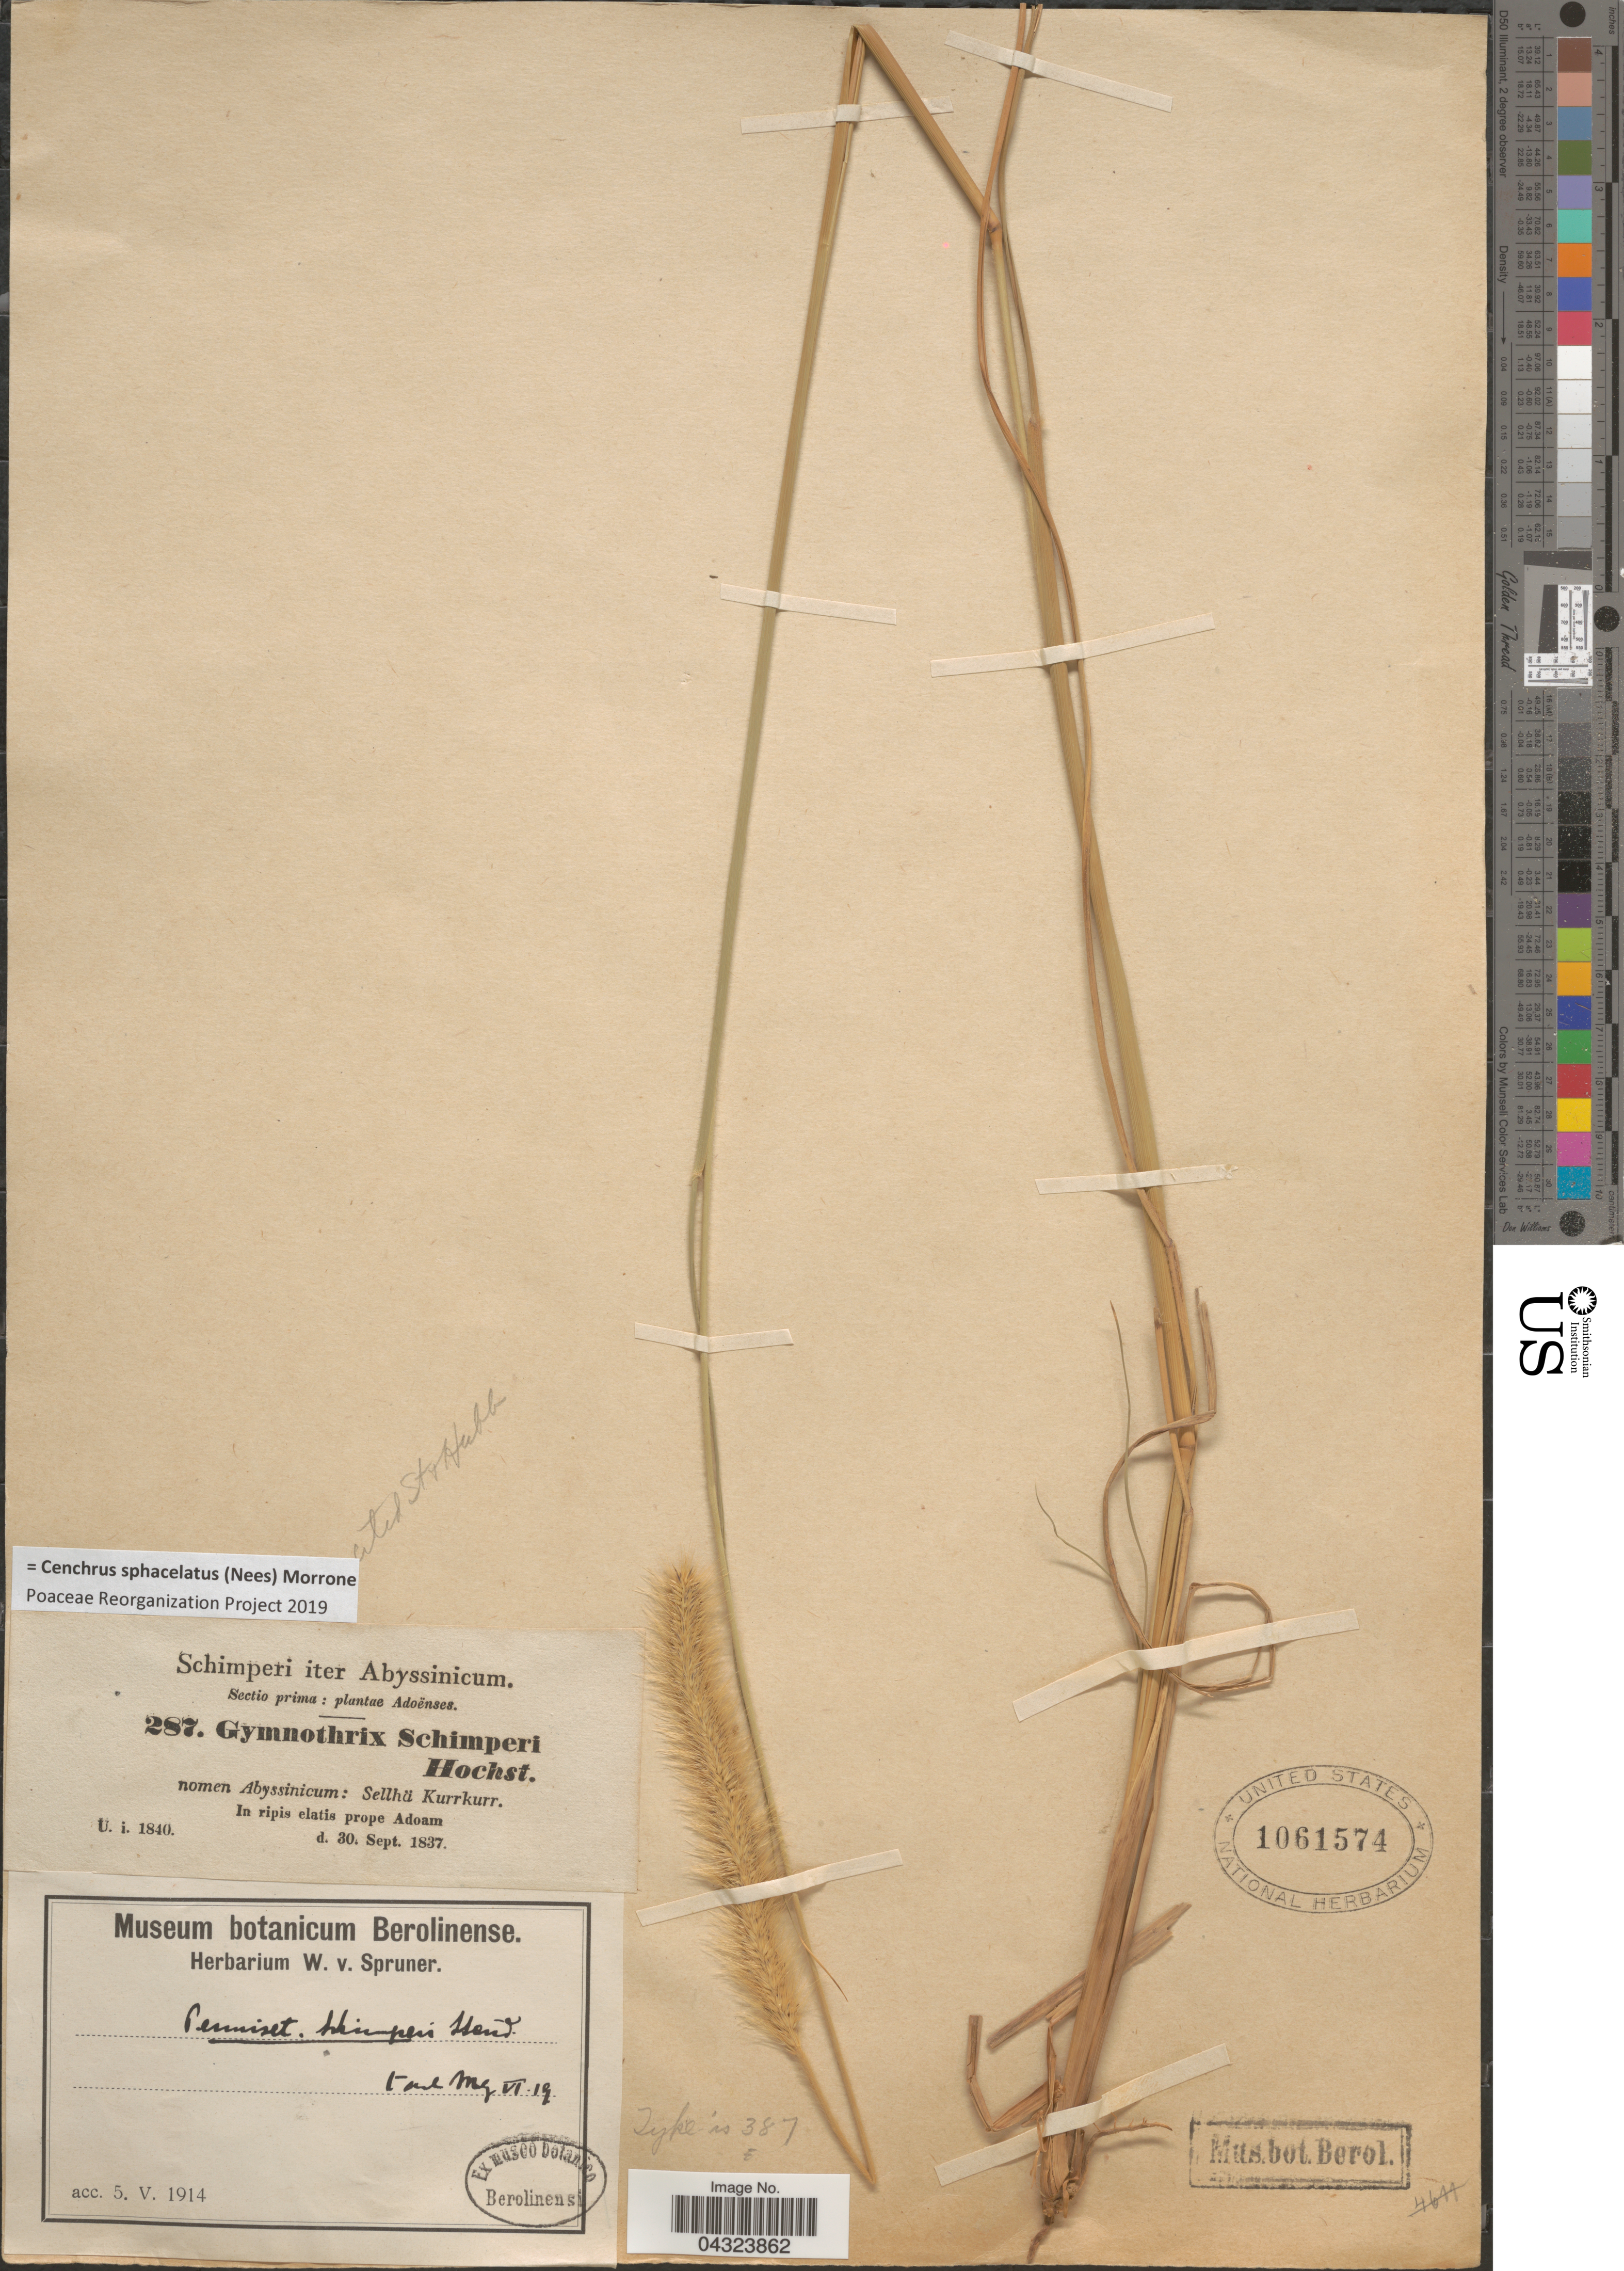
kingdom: Plantae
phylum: Tracheophyta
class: Liliopsida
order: Poales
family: Poaceae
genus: Cenchrus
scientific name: Cenchrus sphacelatus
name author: (Nees) Morrone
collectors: -. Schimper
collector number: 287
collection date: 1837-09-30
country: Ethiopia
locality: Iter Abyssinicum. Selhä Kurrkurr. In ripis elatis prope Adoam.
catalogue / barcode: US 1061574